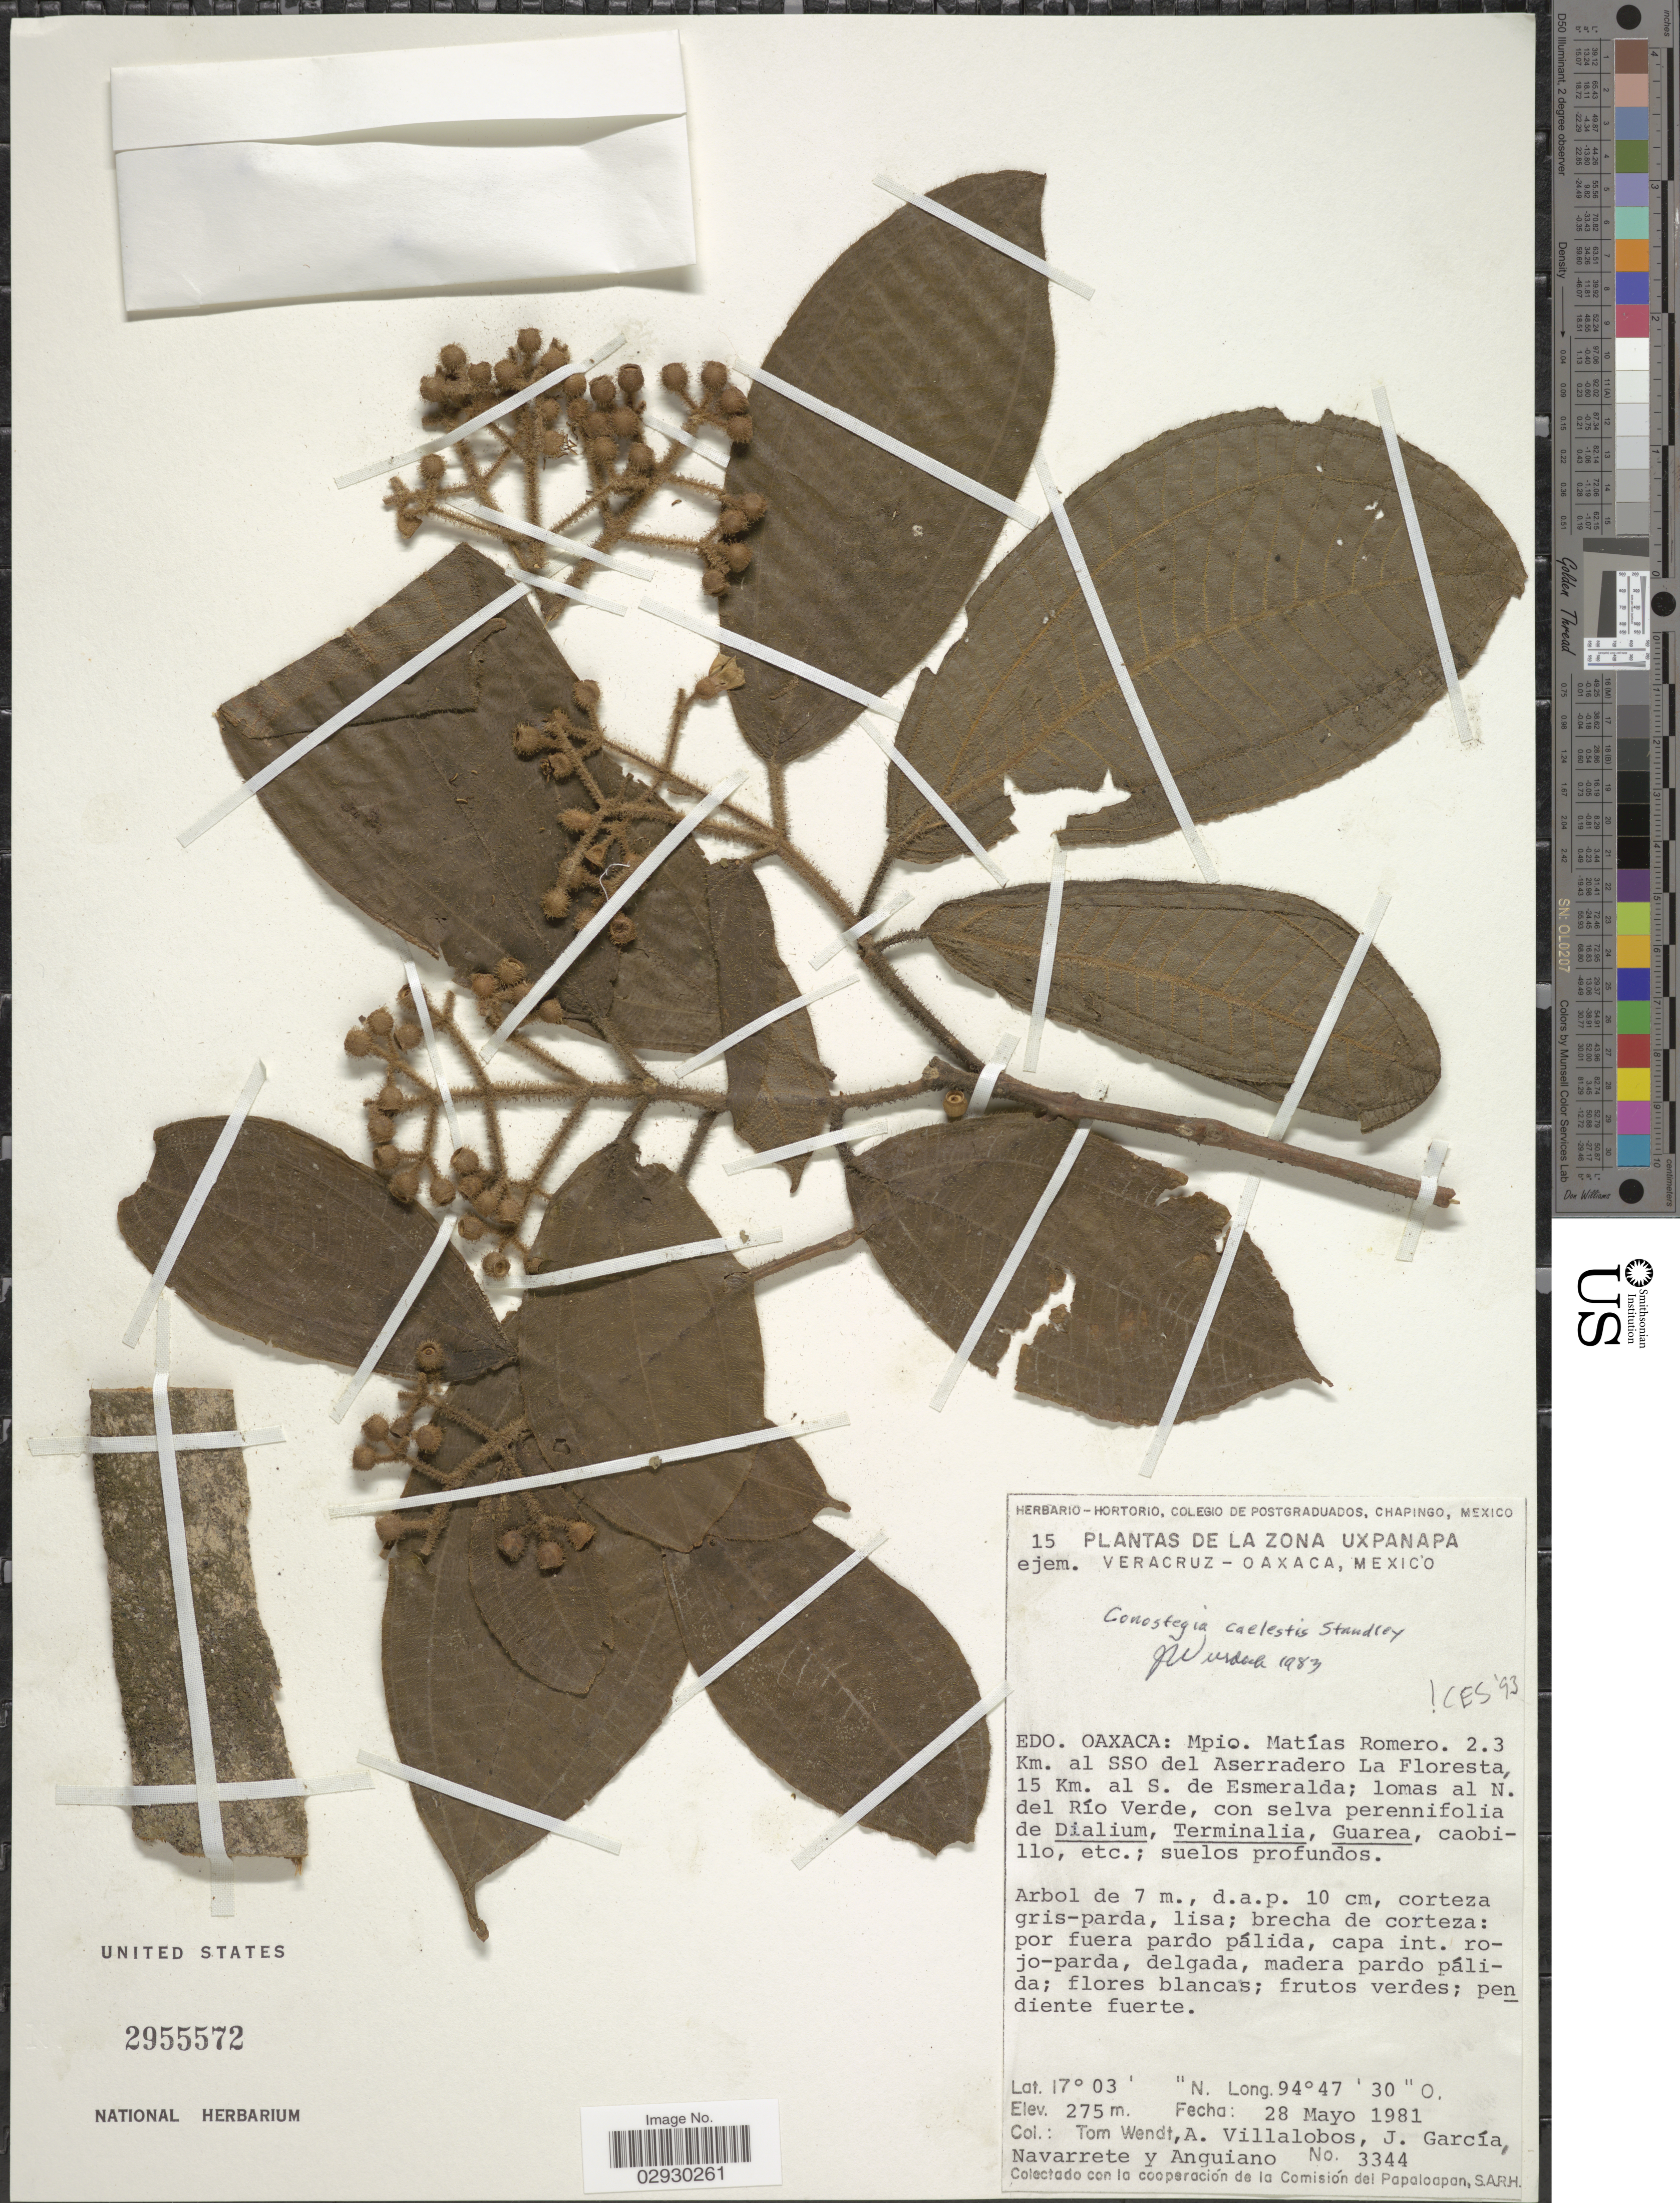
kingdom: Plantae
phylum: Tracheophyta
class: Magnoliopsida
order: Myrtales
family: Melastomataceae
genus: Conostegia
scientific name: Conostegia caelestis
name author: Standl.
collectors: T. L. Wendt, A. Villalobos, J. García, Navarrete & -. Anguiano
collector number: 3344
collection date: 1981-05-28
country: Mexico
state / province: Oaxaca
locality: Edo. Oaxaca: Mpio. Matías Romero. 2.3 Km. al SSO del Aserradero La Floresta, 15 Km. al S. de Esmeralda; lomas al N. del Río Verde.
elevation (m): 275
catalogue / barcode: US 2955572